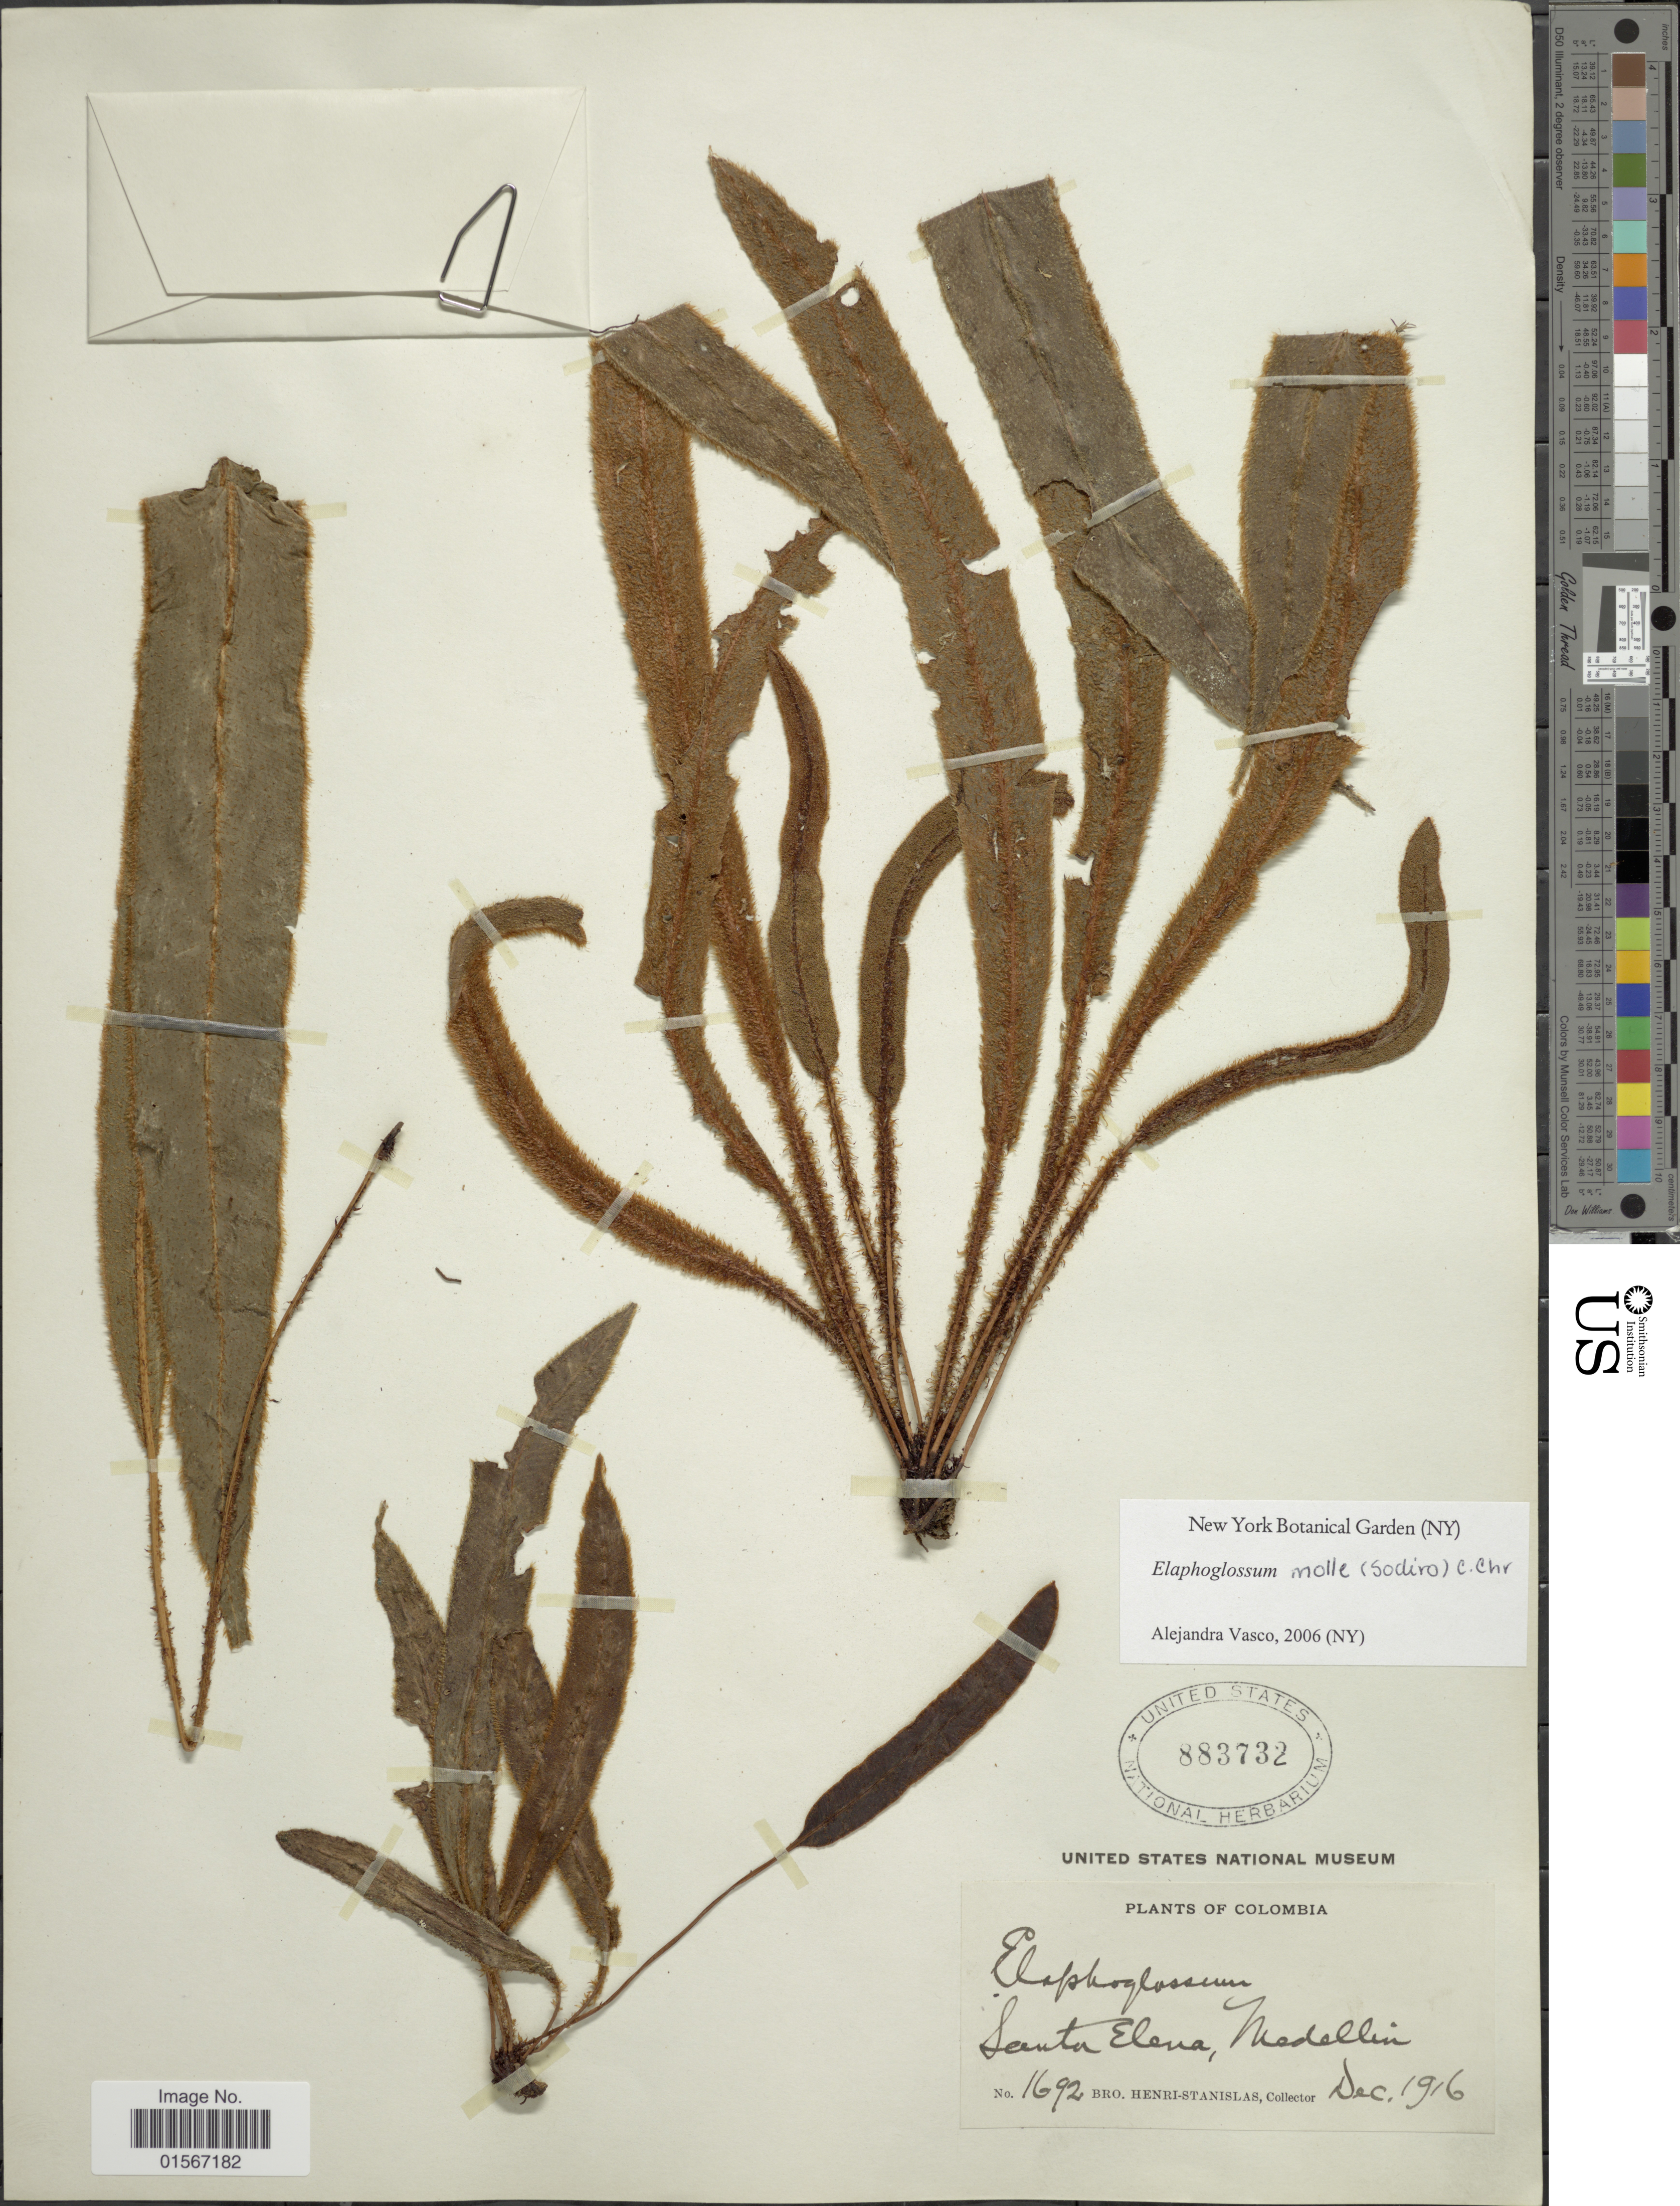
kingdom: Plantae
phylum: Tracheophyta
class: Polypodiopsida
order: Polypodiales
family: Dryopteridaceae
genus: Elaphoglossum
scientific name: Elaphoglossum molle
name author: (Sodiro) C. Chr.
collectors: Henri-Stanislas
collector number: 1692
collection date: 1916-12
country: Colombia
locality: Colombia, Santa Elena, Medellin.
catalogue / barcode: US 883732